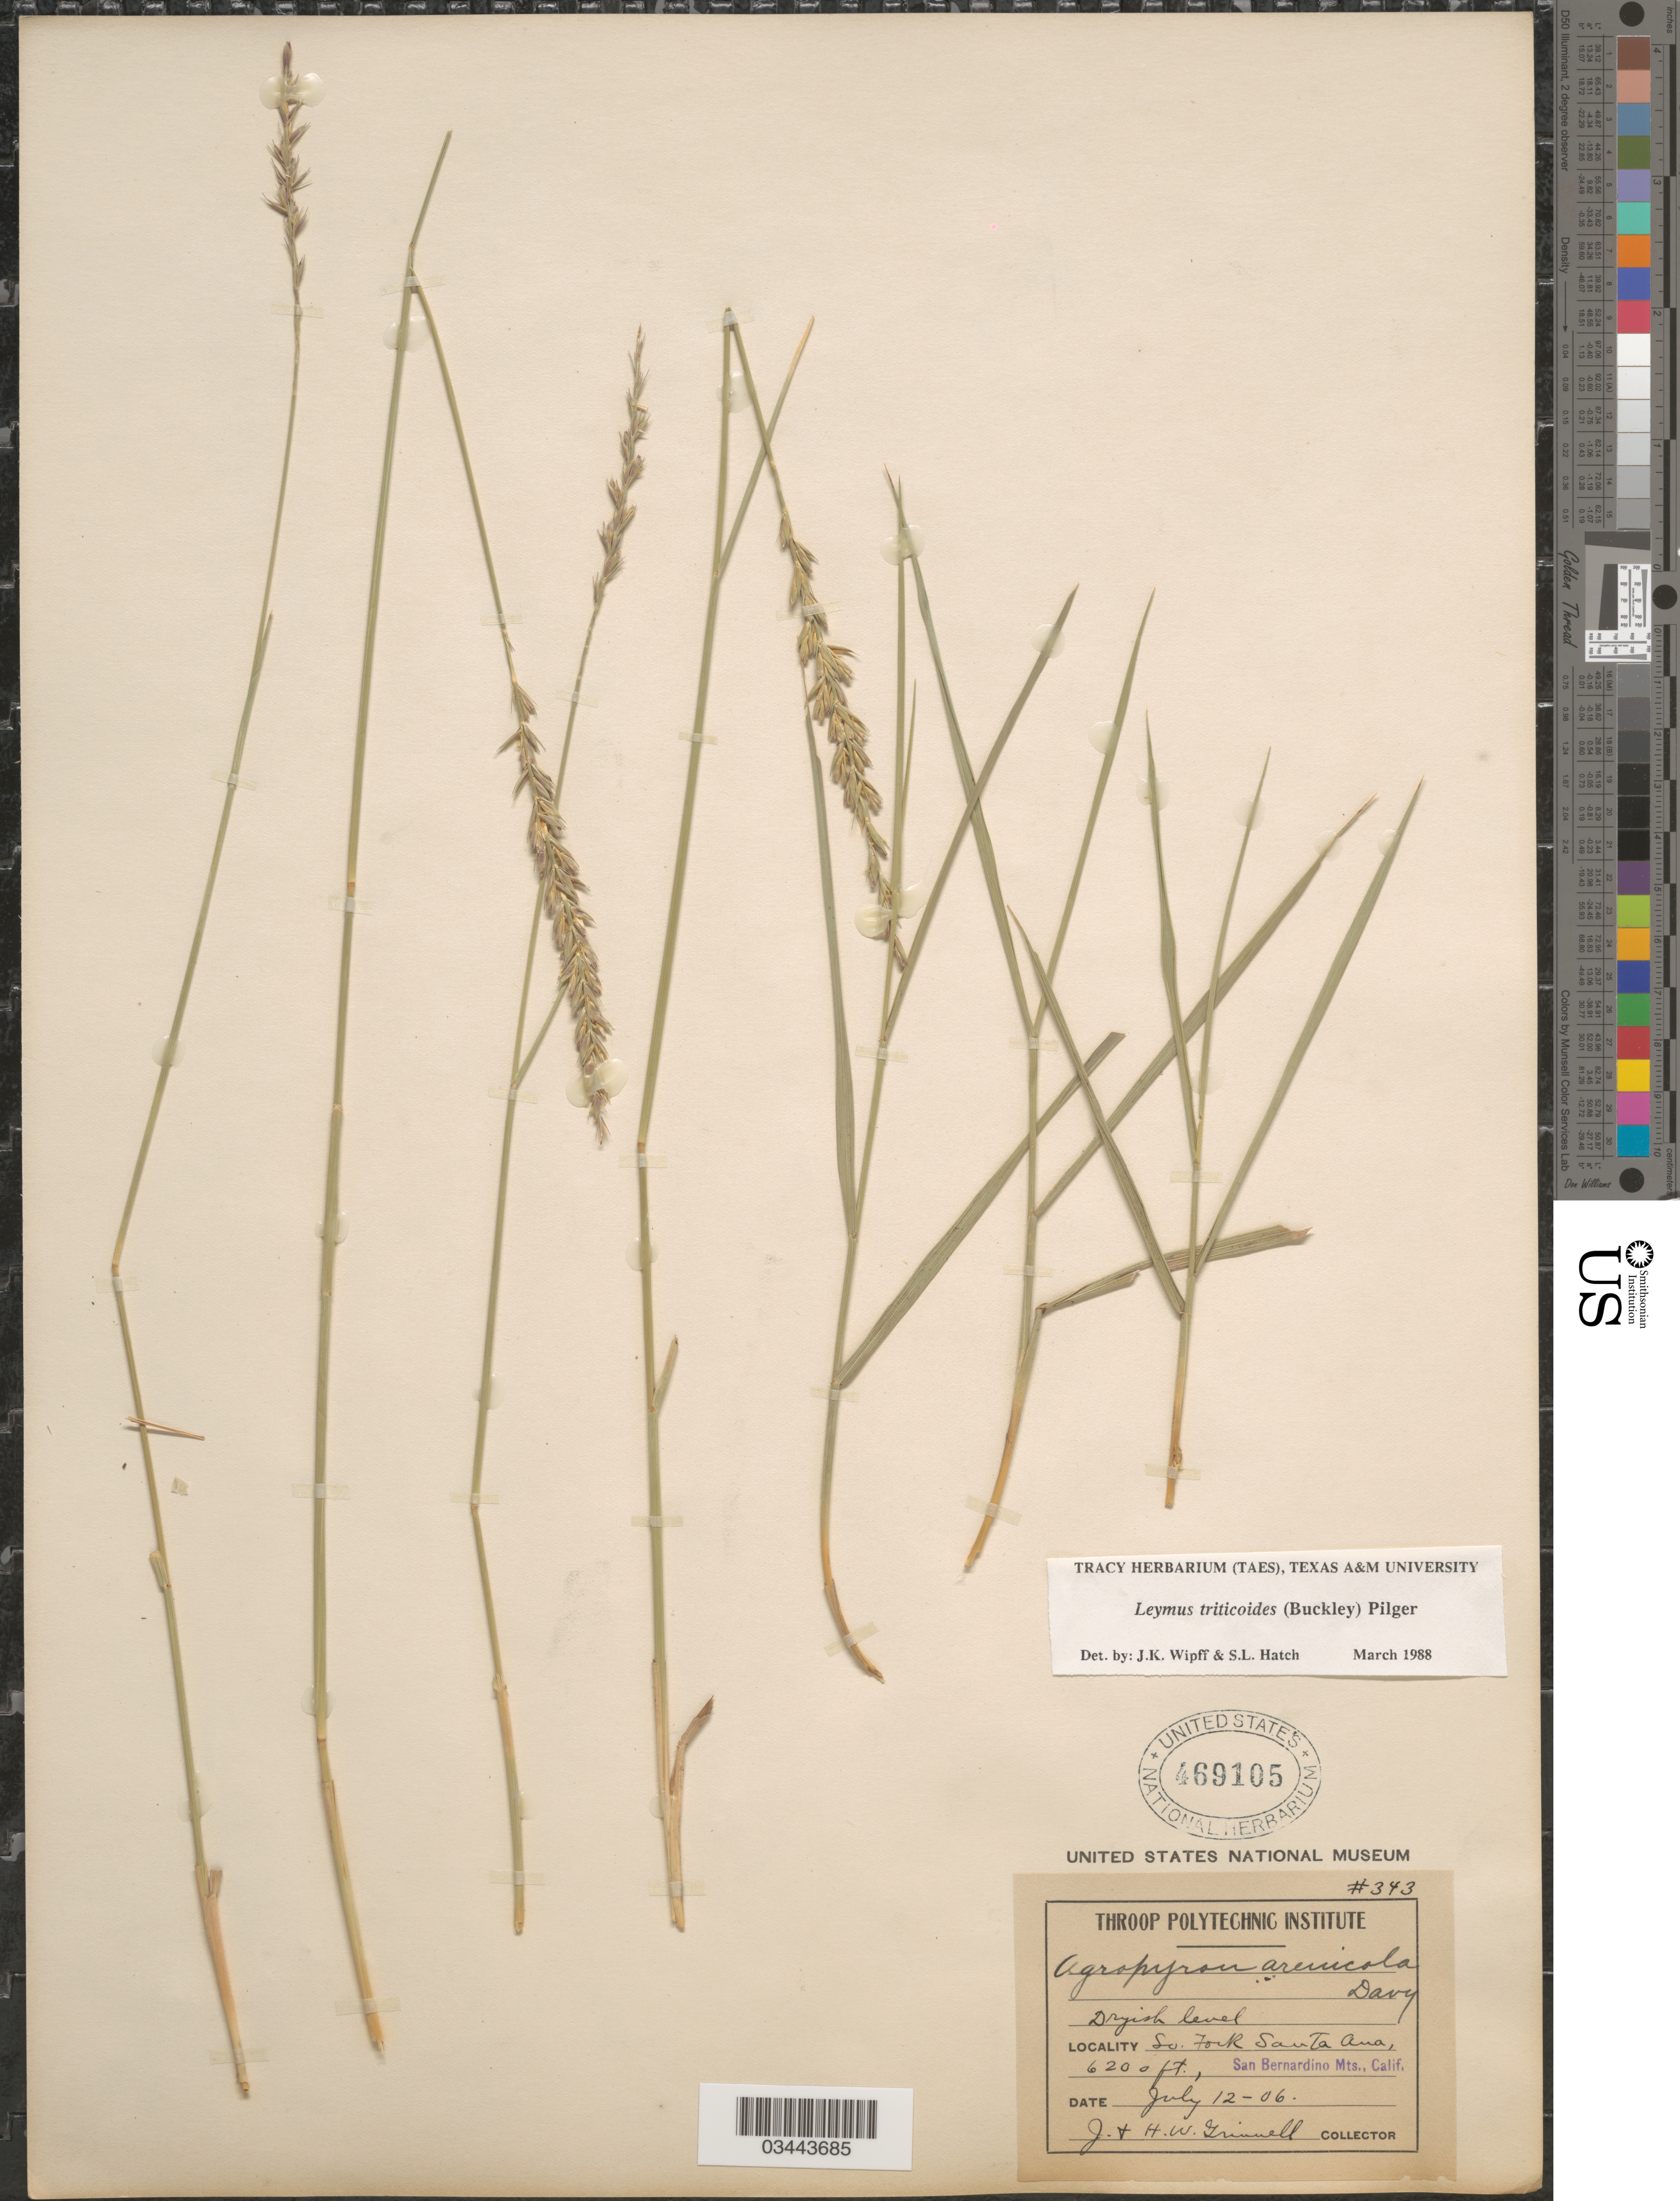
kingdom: Plantae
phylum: Tracheophyta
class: Liliopsida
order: Poales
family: Poaceae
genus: Leymus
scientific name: Leymus triticoides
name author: (Buckley) Pilg.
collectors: J. Grinnel & H. Grinnell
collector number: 343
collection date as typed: Transcribed d/m/y: 12/7/6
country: United States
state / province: California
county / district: San Bernardino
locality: So. Fork Santa Ana, San Bernardino Mts.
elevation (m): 1890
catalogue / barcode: US 469105